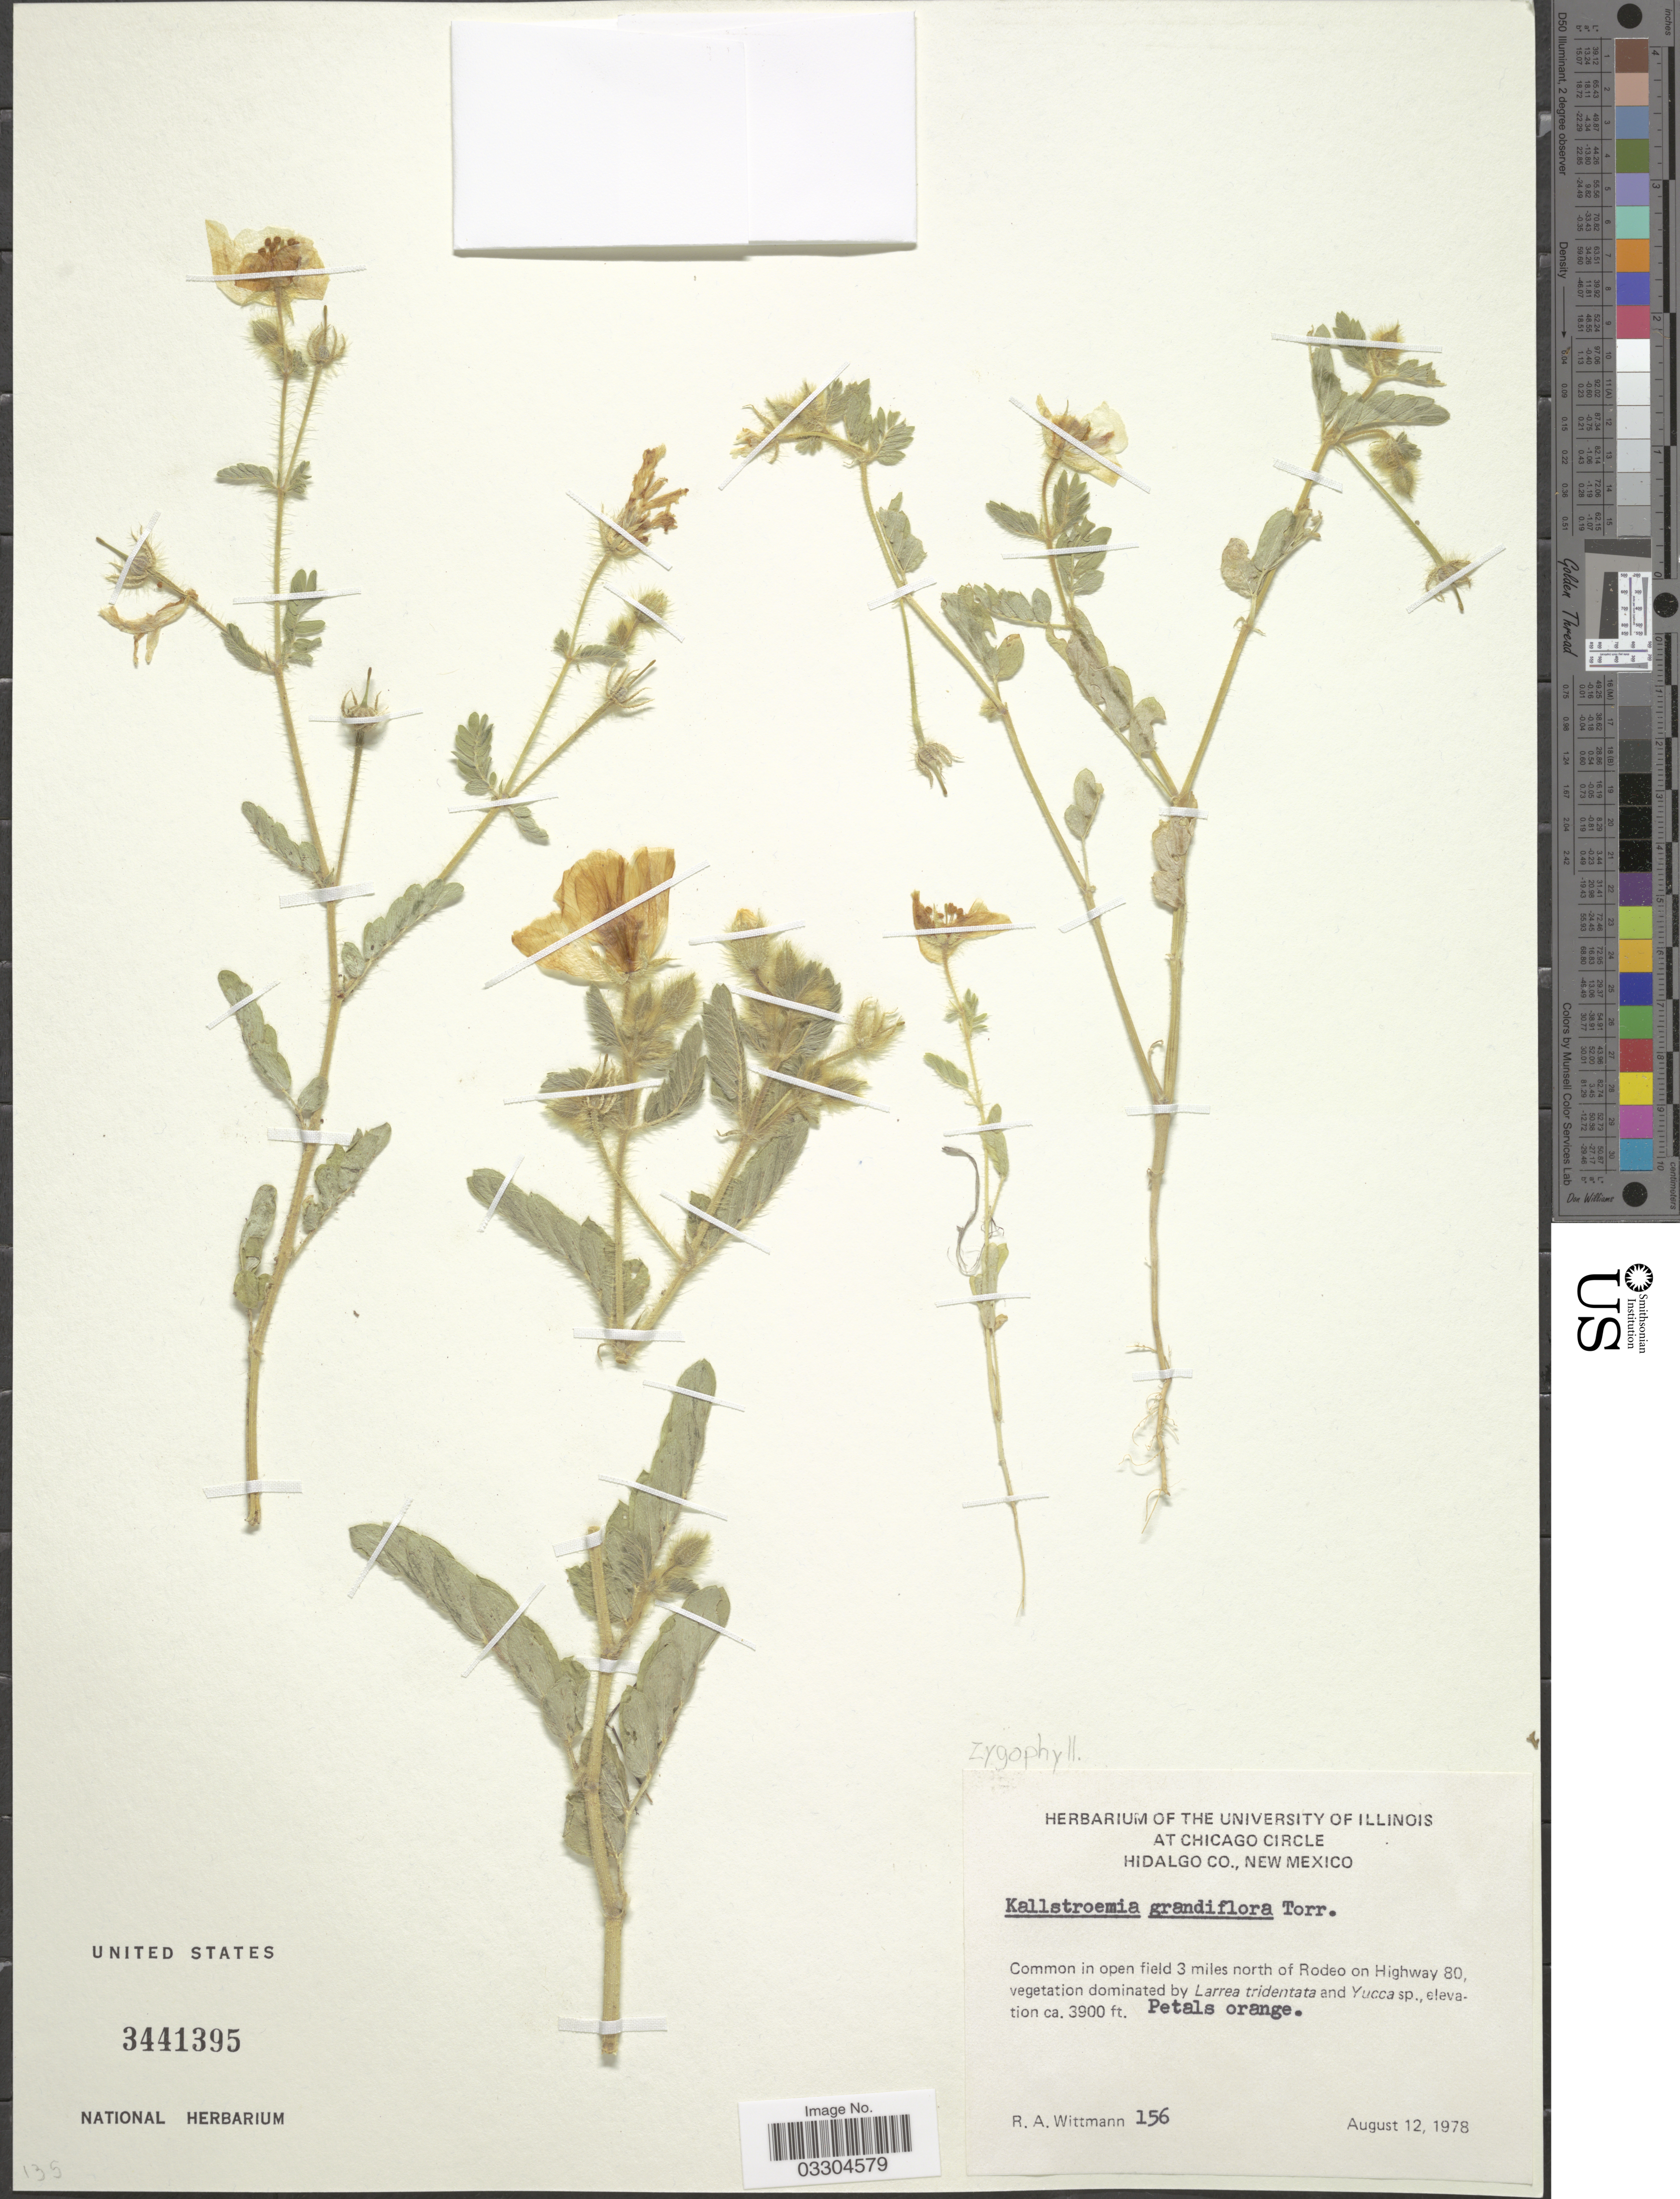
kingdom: Plantae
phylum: Tracheophyta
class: Magnoliopsida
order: Zygophyllales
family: Zygophyllaceae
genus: Kallstroemia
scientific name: Kallstroemia grandiflora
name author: Torr. ex A. Gray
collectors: R. Wittmann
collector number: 156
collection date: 1978-08-12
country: United States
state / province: New Mexico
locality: At Chicago Circle. Hidalgo Co. Common in open field 3 miles north of Rodeo on Highway 80.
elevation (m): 1189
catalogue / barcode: US 3441395